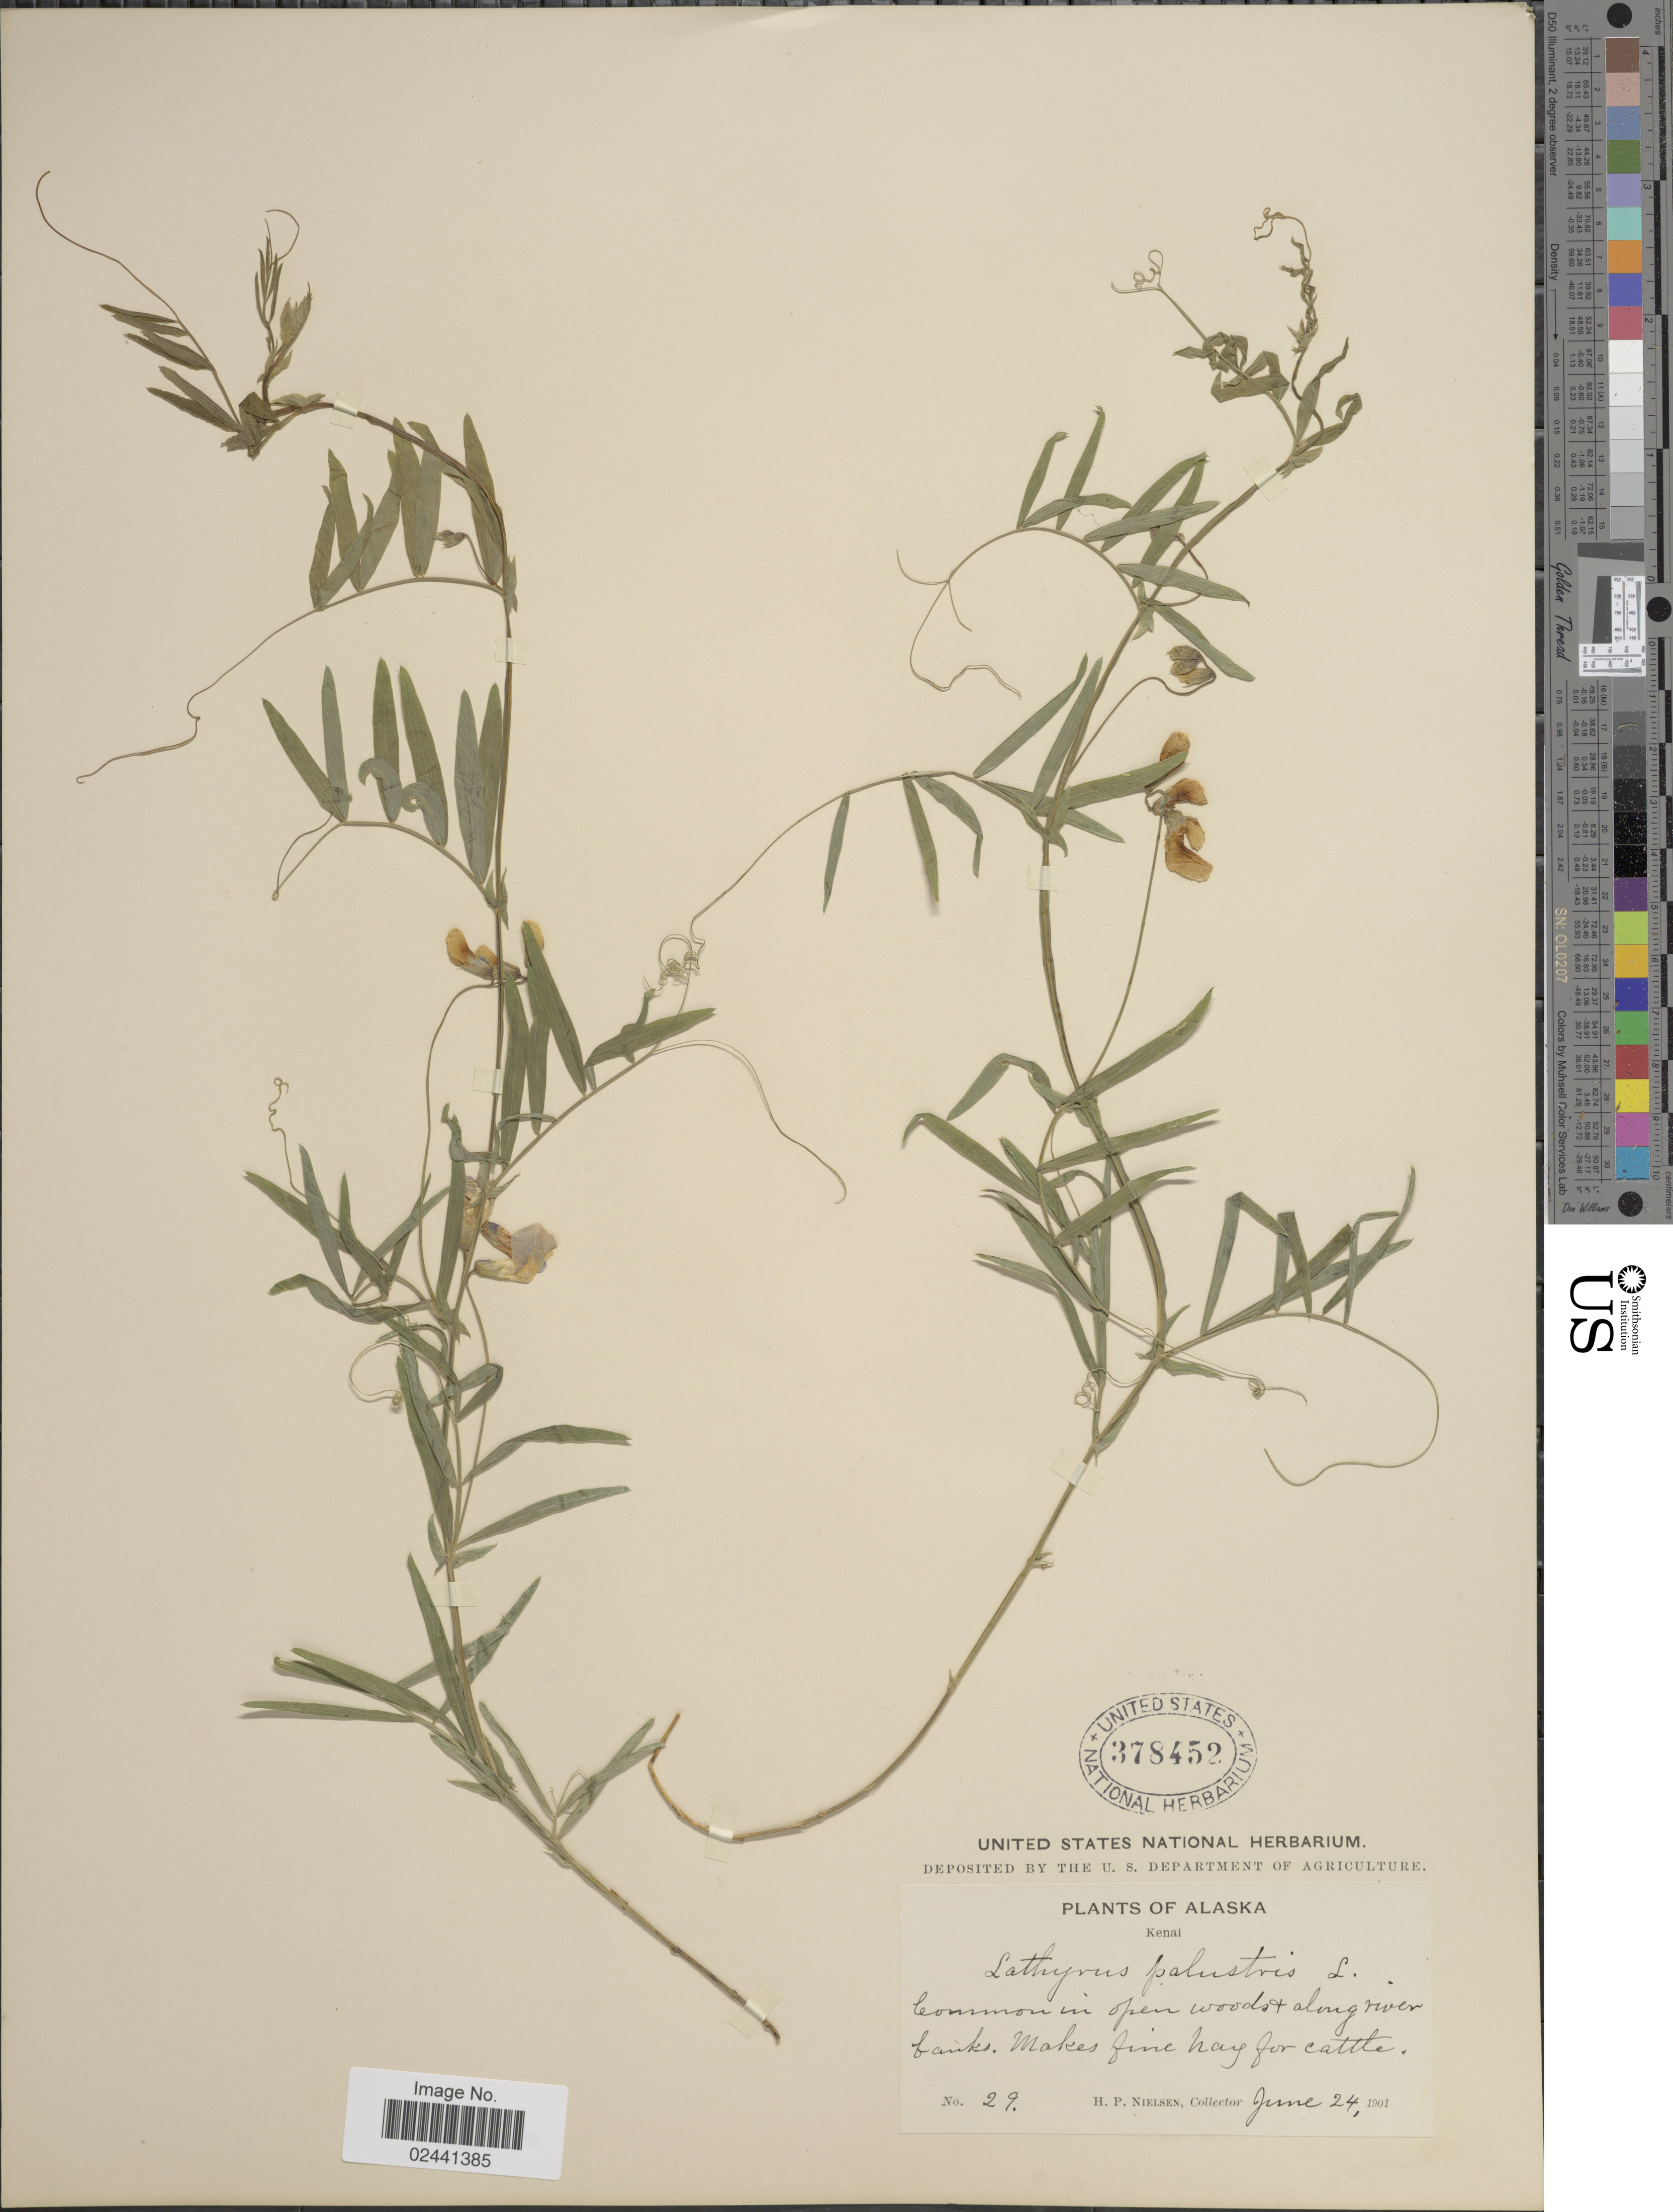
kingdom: Plantae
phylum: Tracheophyta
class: Magnoliopsida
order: Fabales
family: Fabaceae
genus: Lathyrus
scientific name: Lathyrus palustris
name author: L.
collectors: H. P. Nielsen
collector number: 29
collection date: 1901-06-24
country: United States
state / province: Alaska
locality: Kenai, Common in open woods + along river banks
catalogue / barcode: US 378452